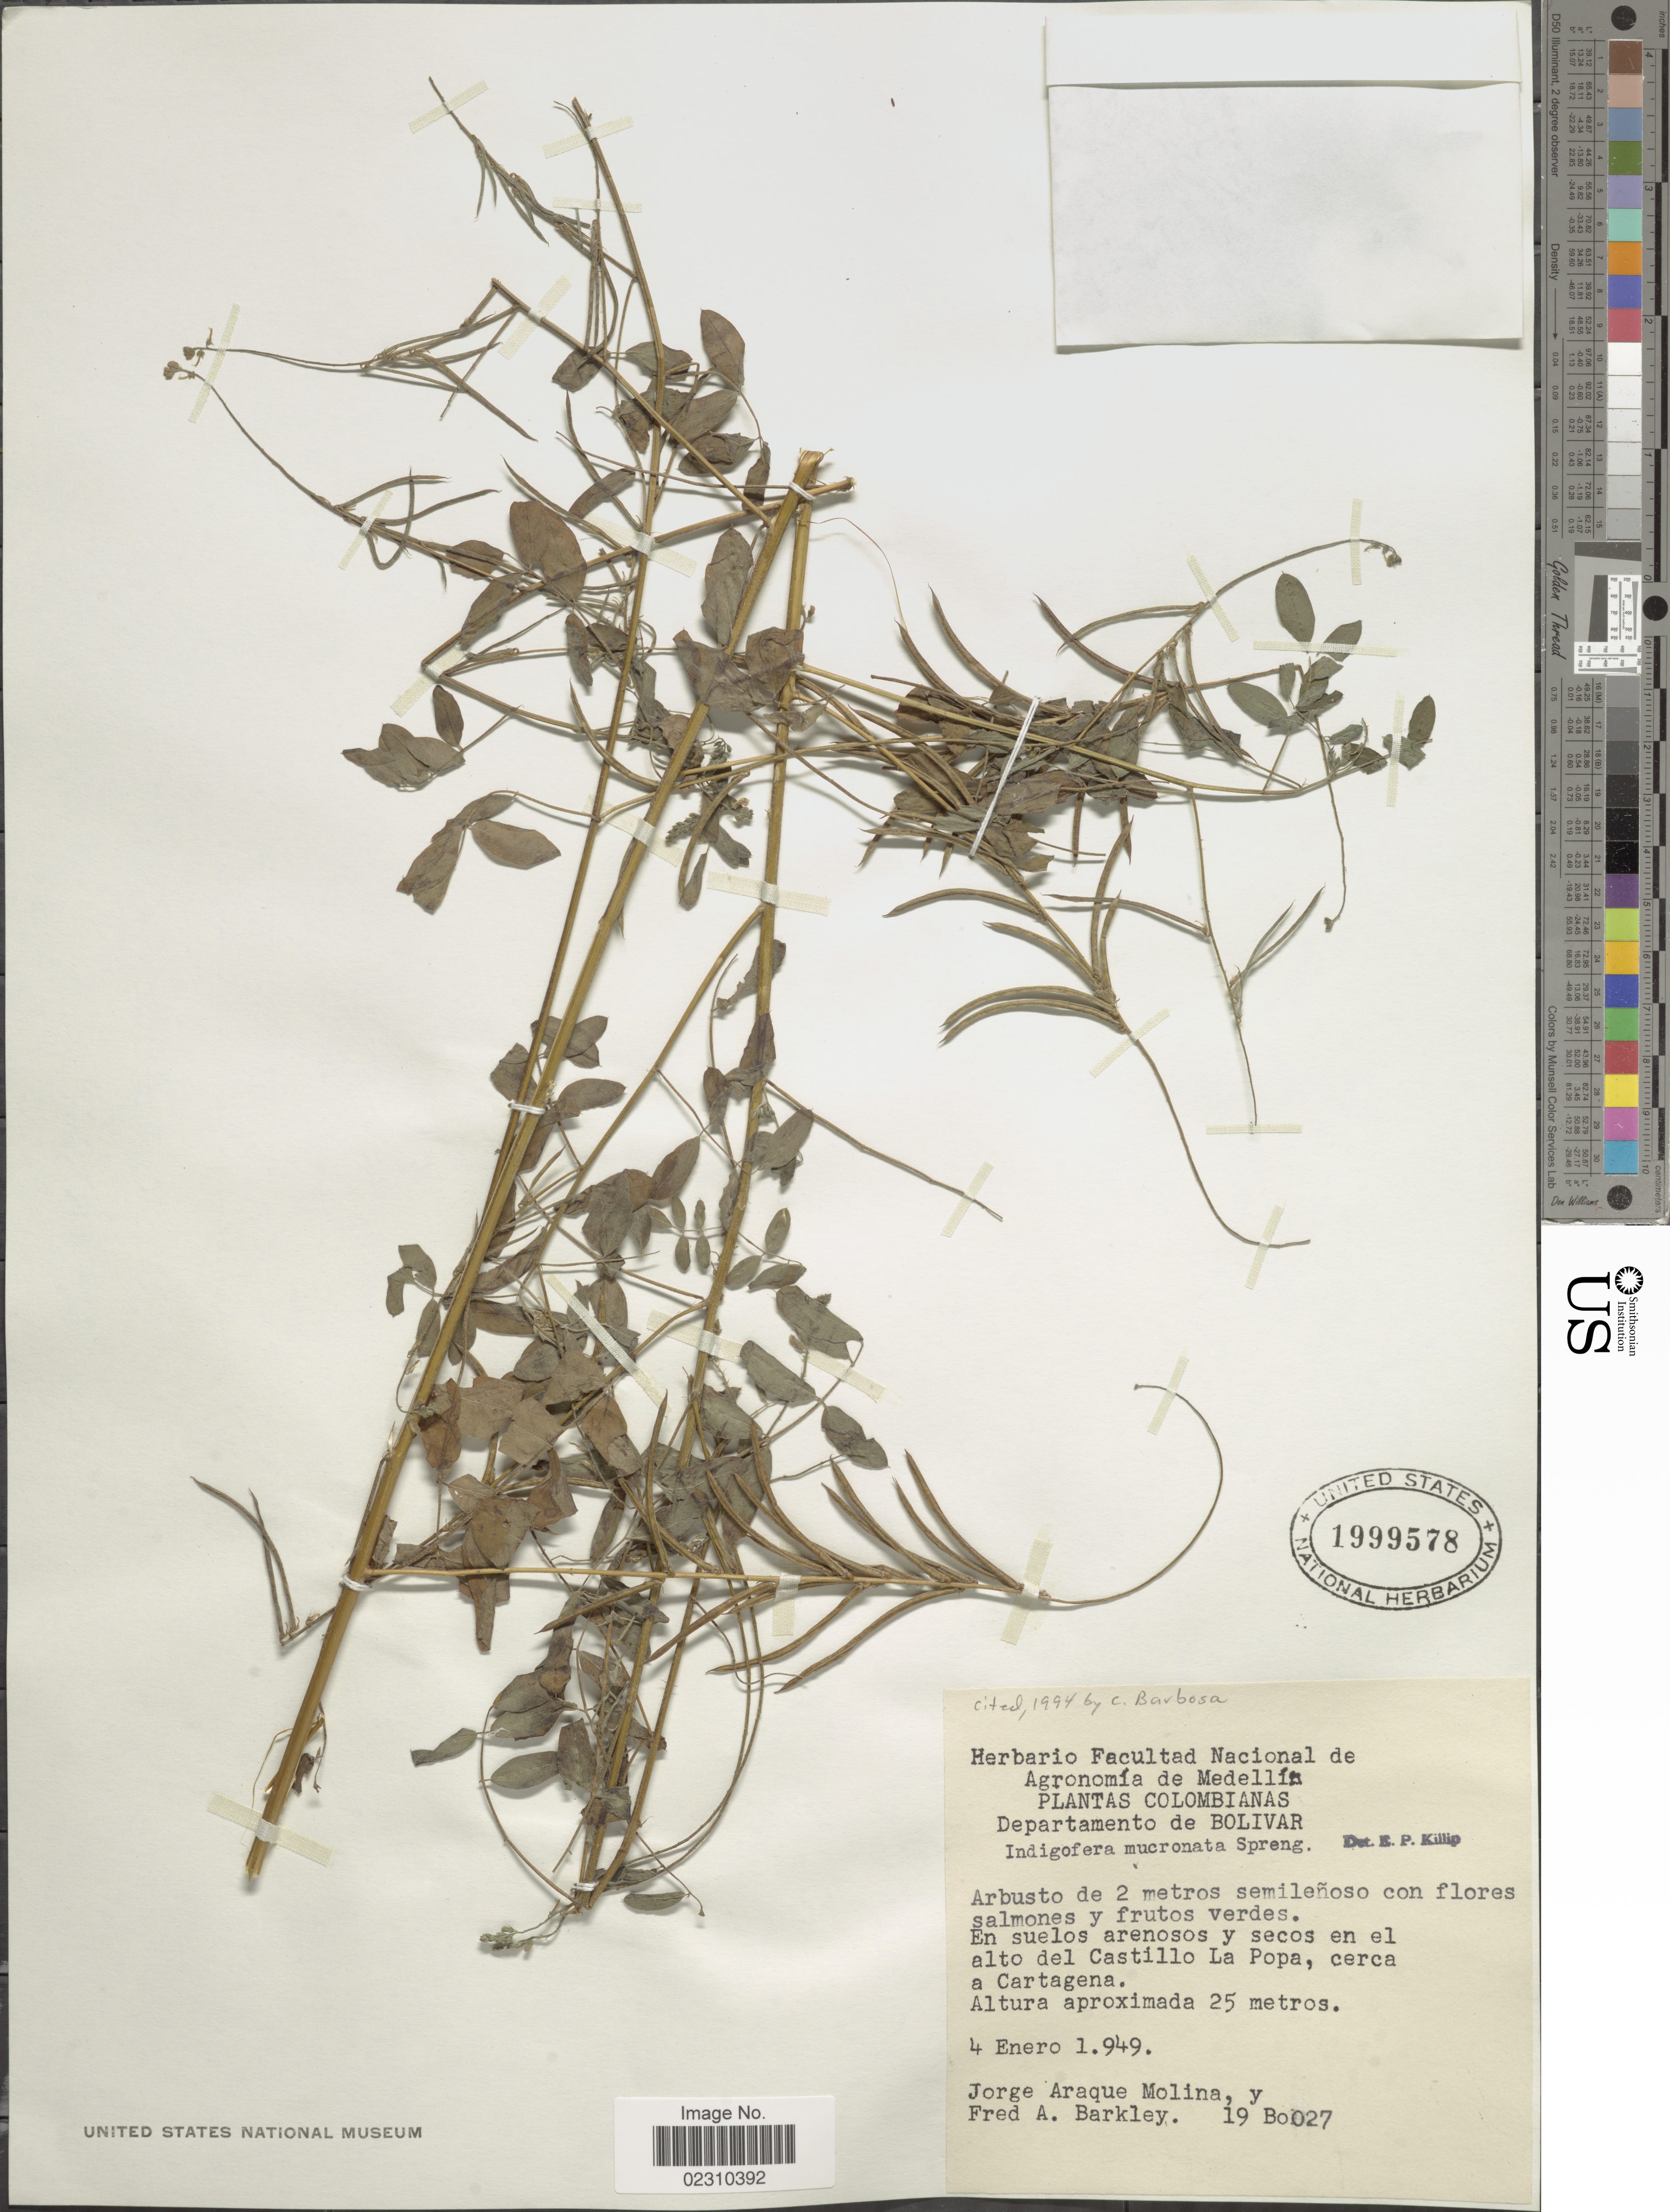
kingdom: Plantae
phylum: Tracheophyta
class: Magnoliopsida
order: Fabales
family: Fabaceae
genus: Indigofera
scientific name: Indigofera mucronata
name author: Lam.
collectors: J. Araque Molina & F. A. Barkley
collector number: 19Bo027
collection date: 1949-01-04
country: Colombia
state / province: Bolívar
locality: Colombianas, Departamento de Bolivar, En suelos Castillo La Popa , cerca a Cartgena.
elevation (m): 25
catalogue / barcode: US 1999578